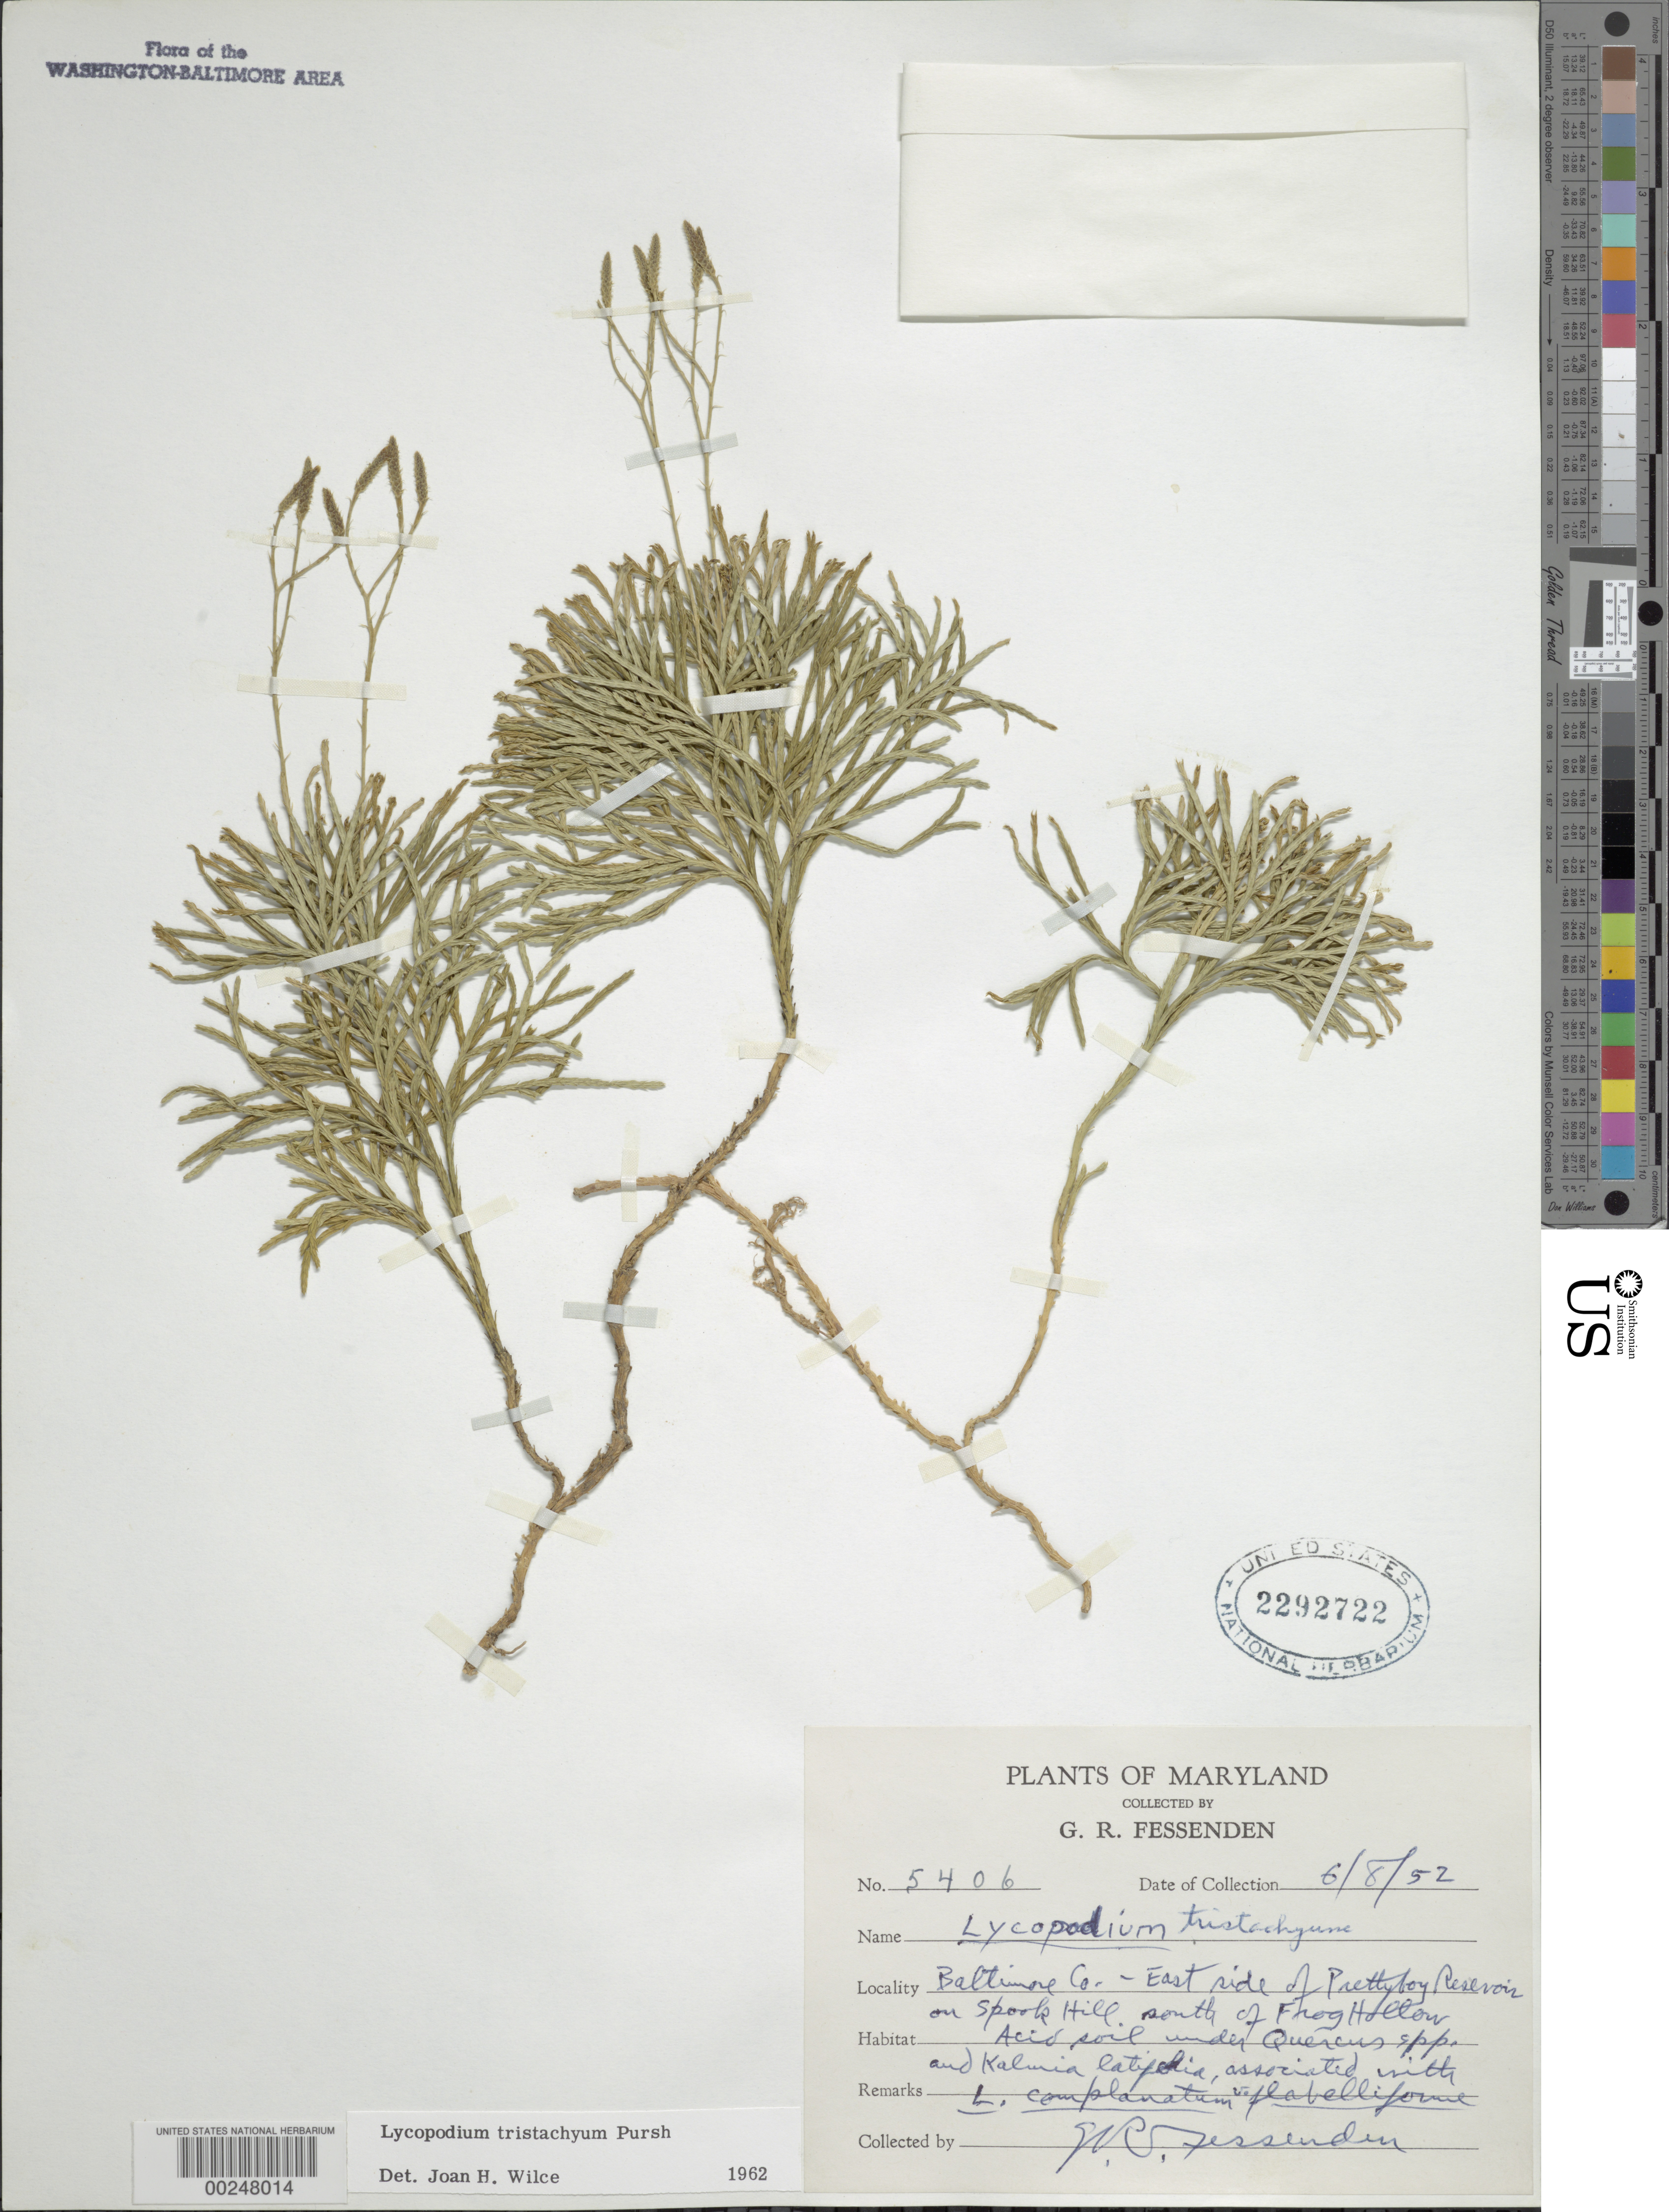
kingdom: Plantae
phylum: Tracheophyta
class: Lycopodiopsida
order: Lycopodiales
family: Lycopodiaceae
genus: Diphasiastrum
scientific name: Diphasiastrum tristachyum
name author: (Pursh) Holub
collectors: G. Fessenden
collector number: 5406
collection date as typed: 08 Jun 1952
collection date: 1952-06-08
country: United States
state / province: Maryland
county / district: Baltimore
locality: East side of Prettyboy Reservoir, Spook Hill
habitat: Acid soil under oaks and mountain laurel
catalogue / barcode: US 2292722